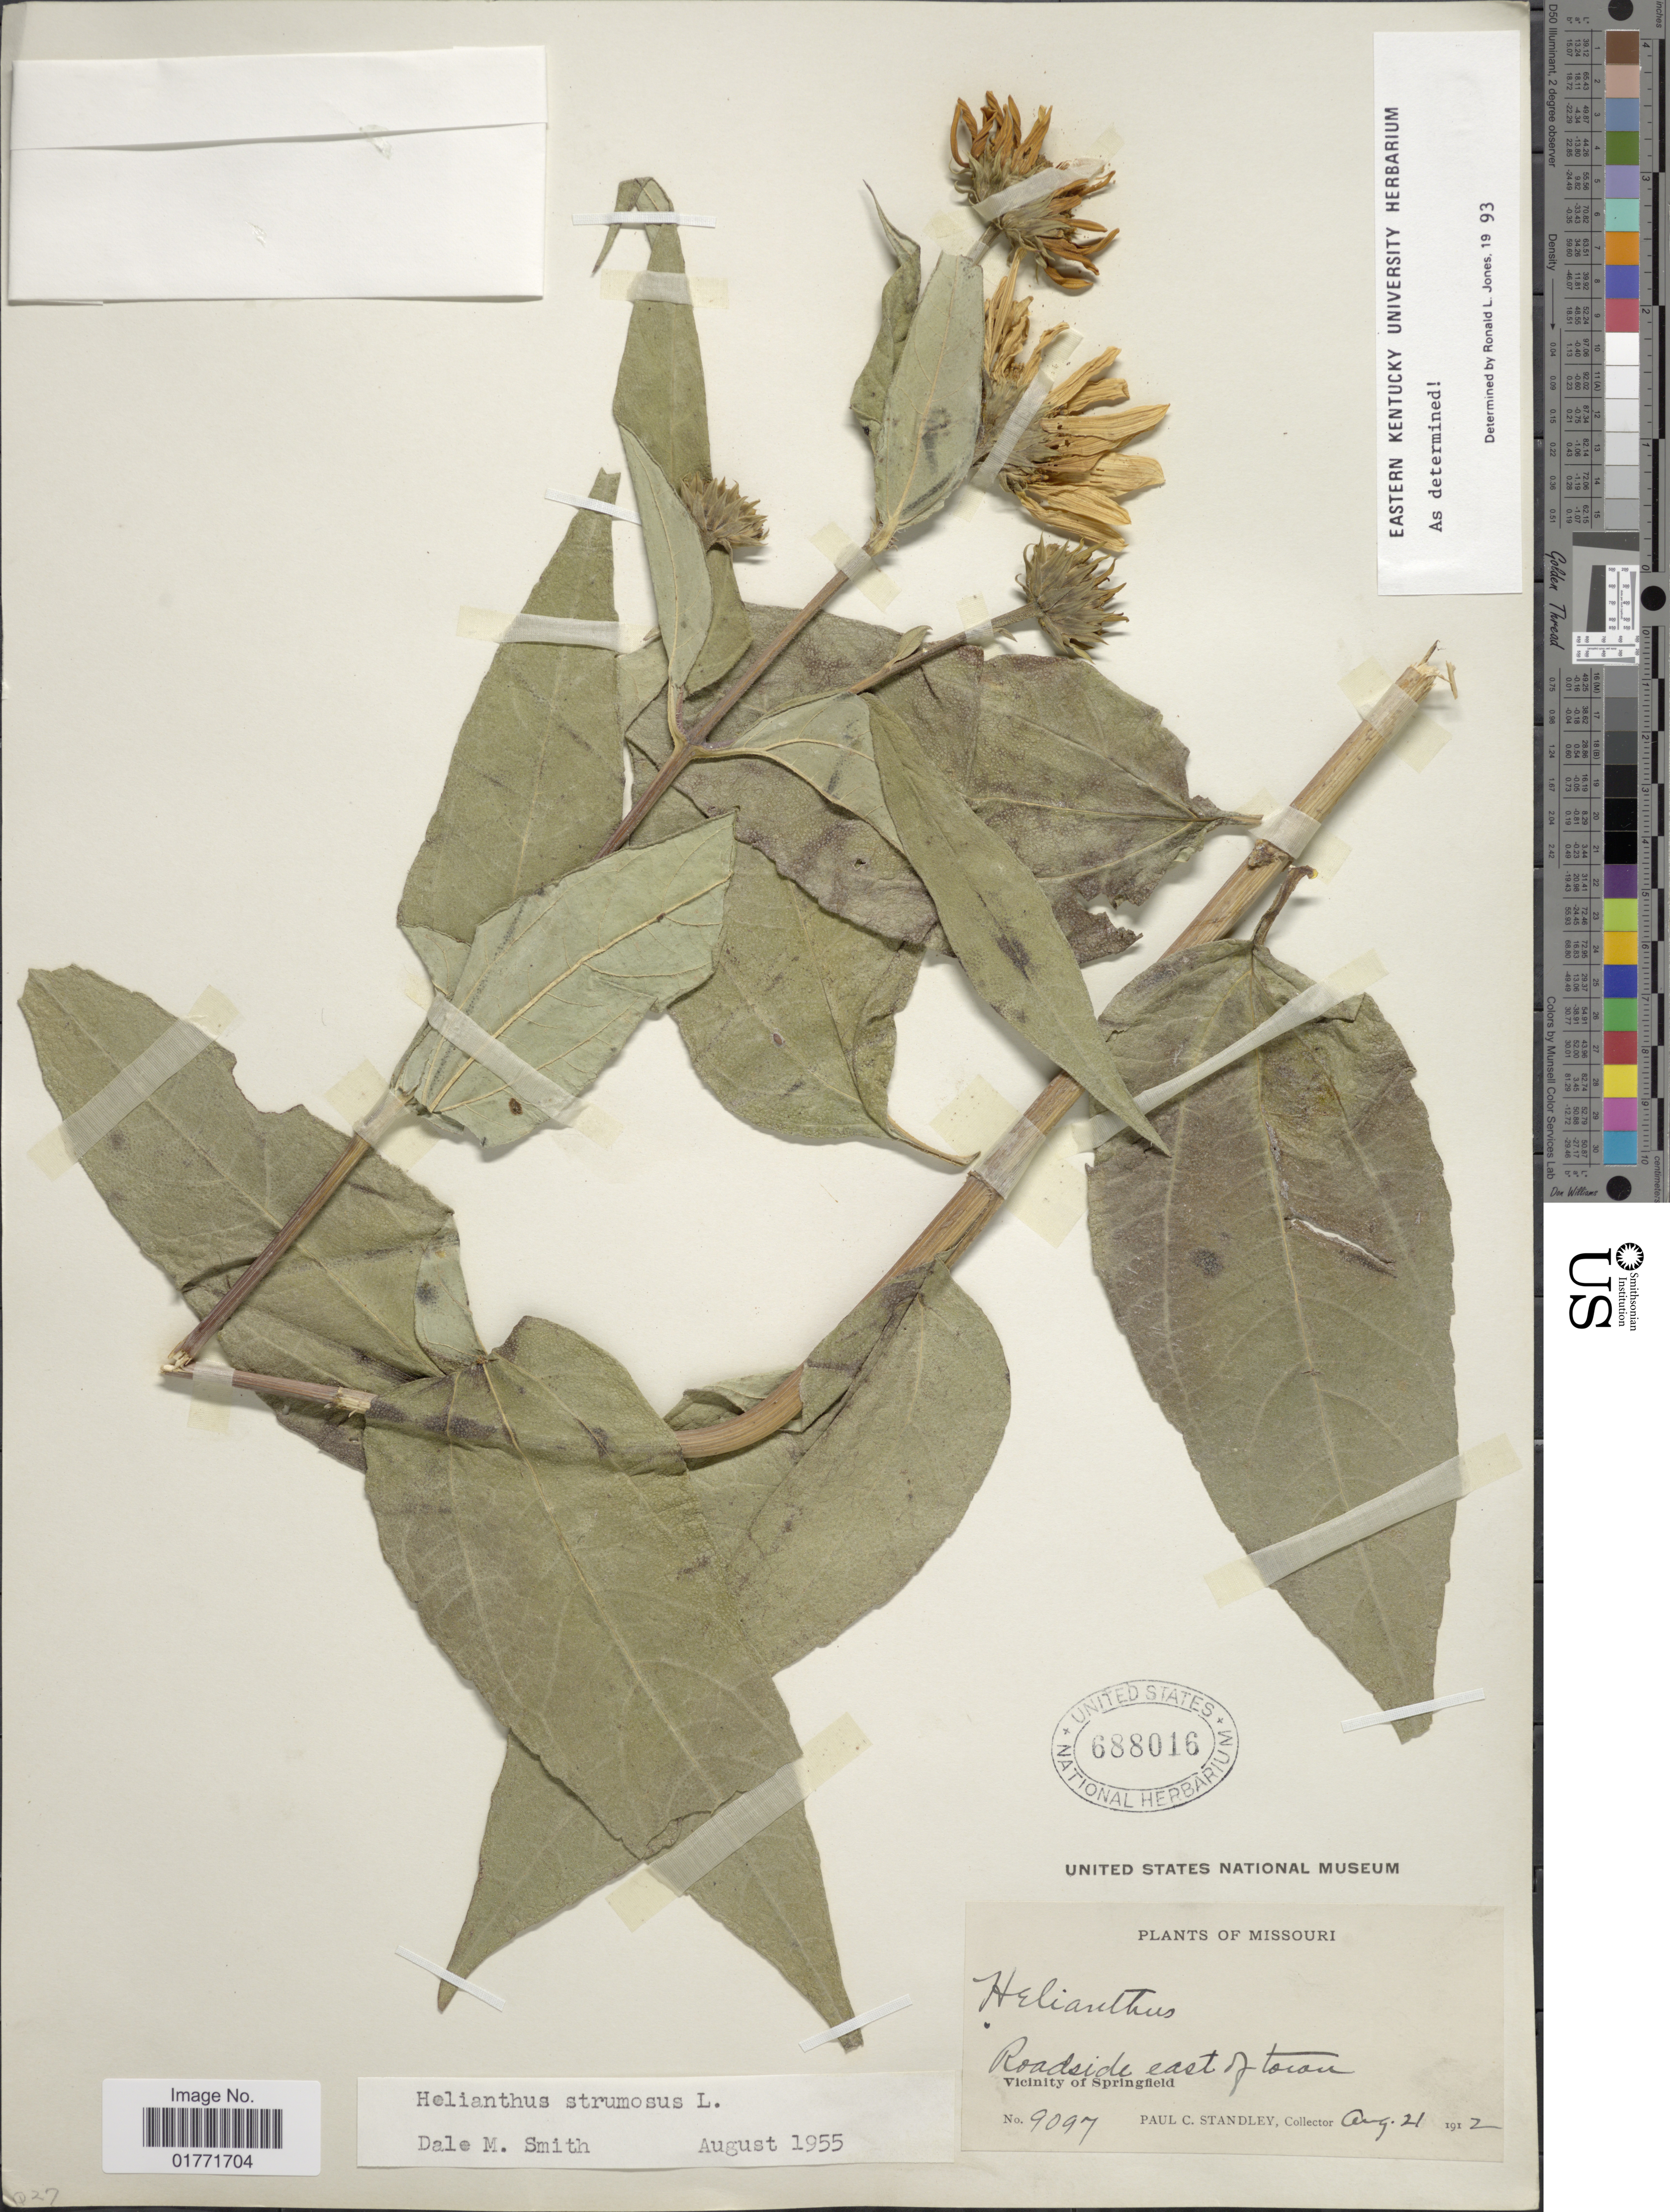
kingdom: Plantae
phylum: Tracheophyta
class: Magnoliopsida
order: Asterales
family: Asteraceae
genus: Helianthus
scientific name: Helianthus strumosus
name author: L.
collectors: P. C. Standley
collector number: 9097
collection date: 1912-08-21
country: United States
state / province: Missouri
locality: Roadside, east of town, Vicinity of Springfield.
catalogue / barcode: US 688016